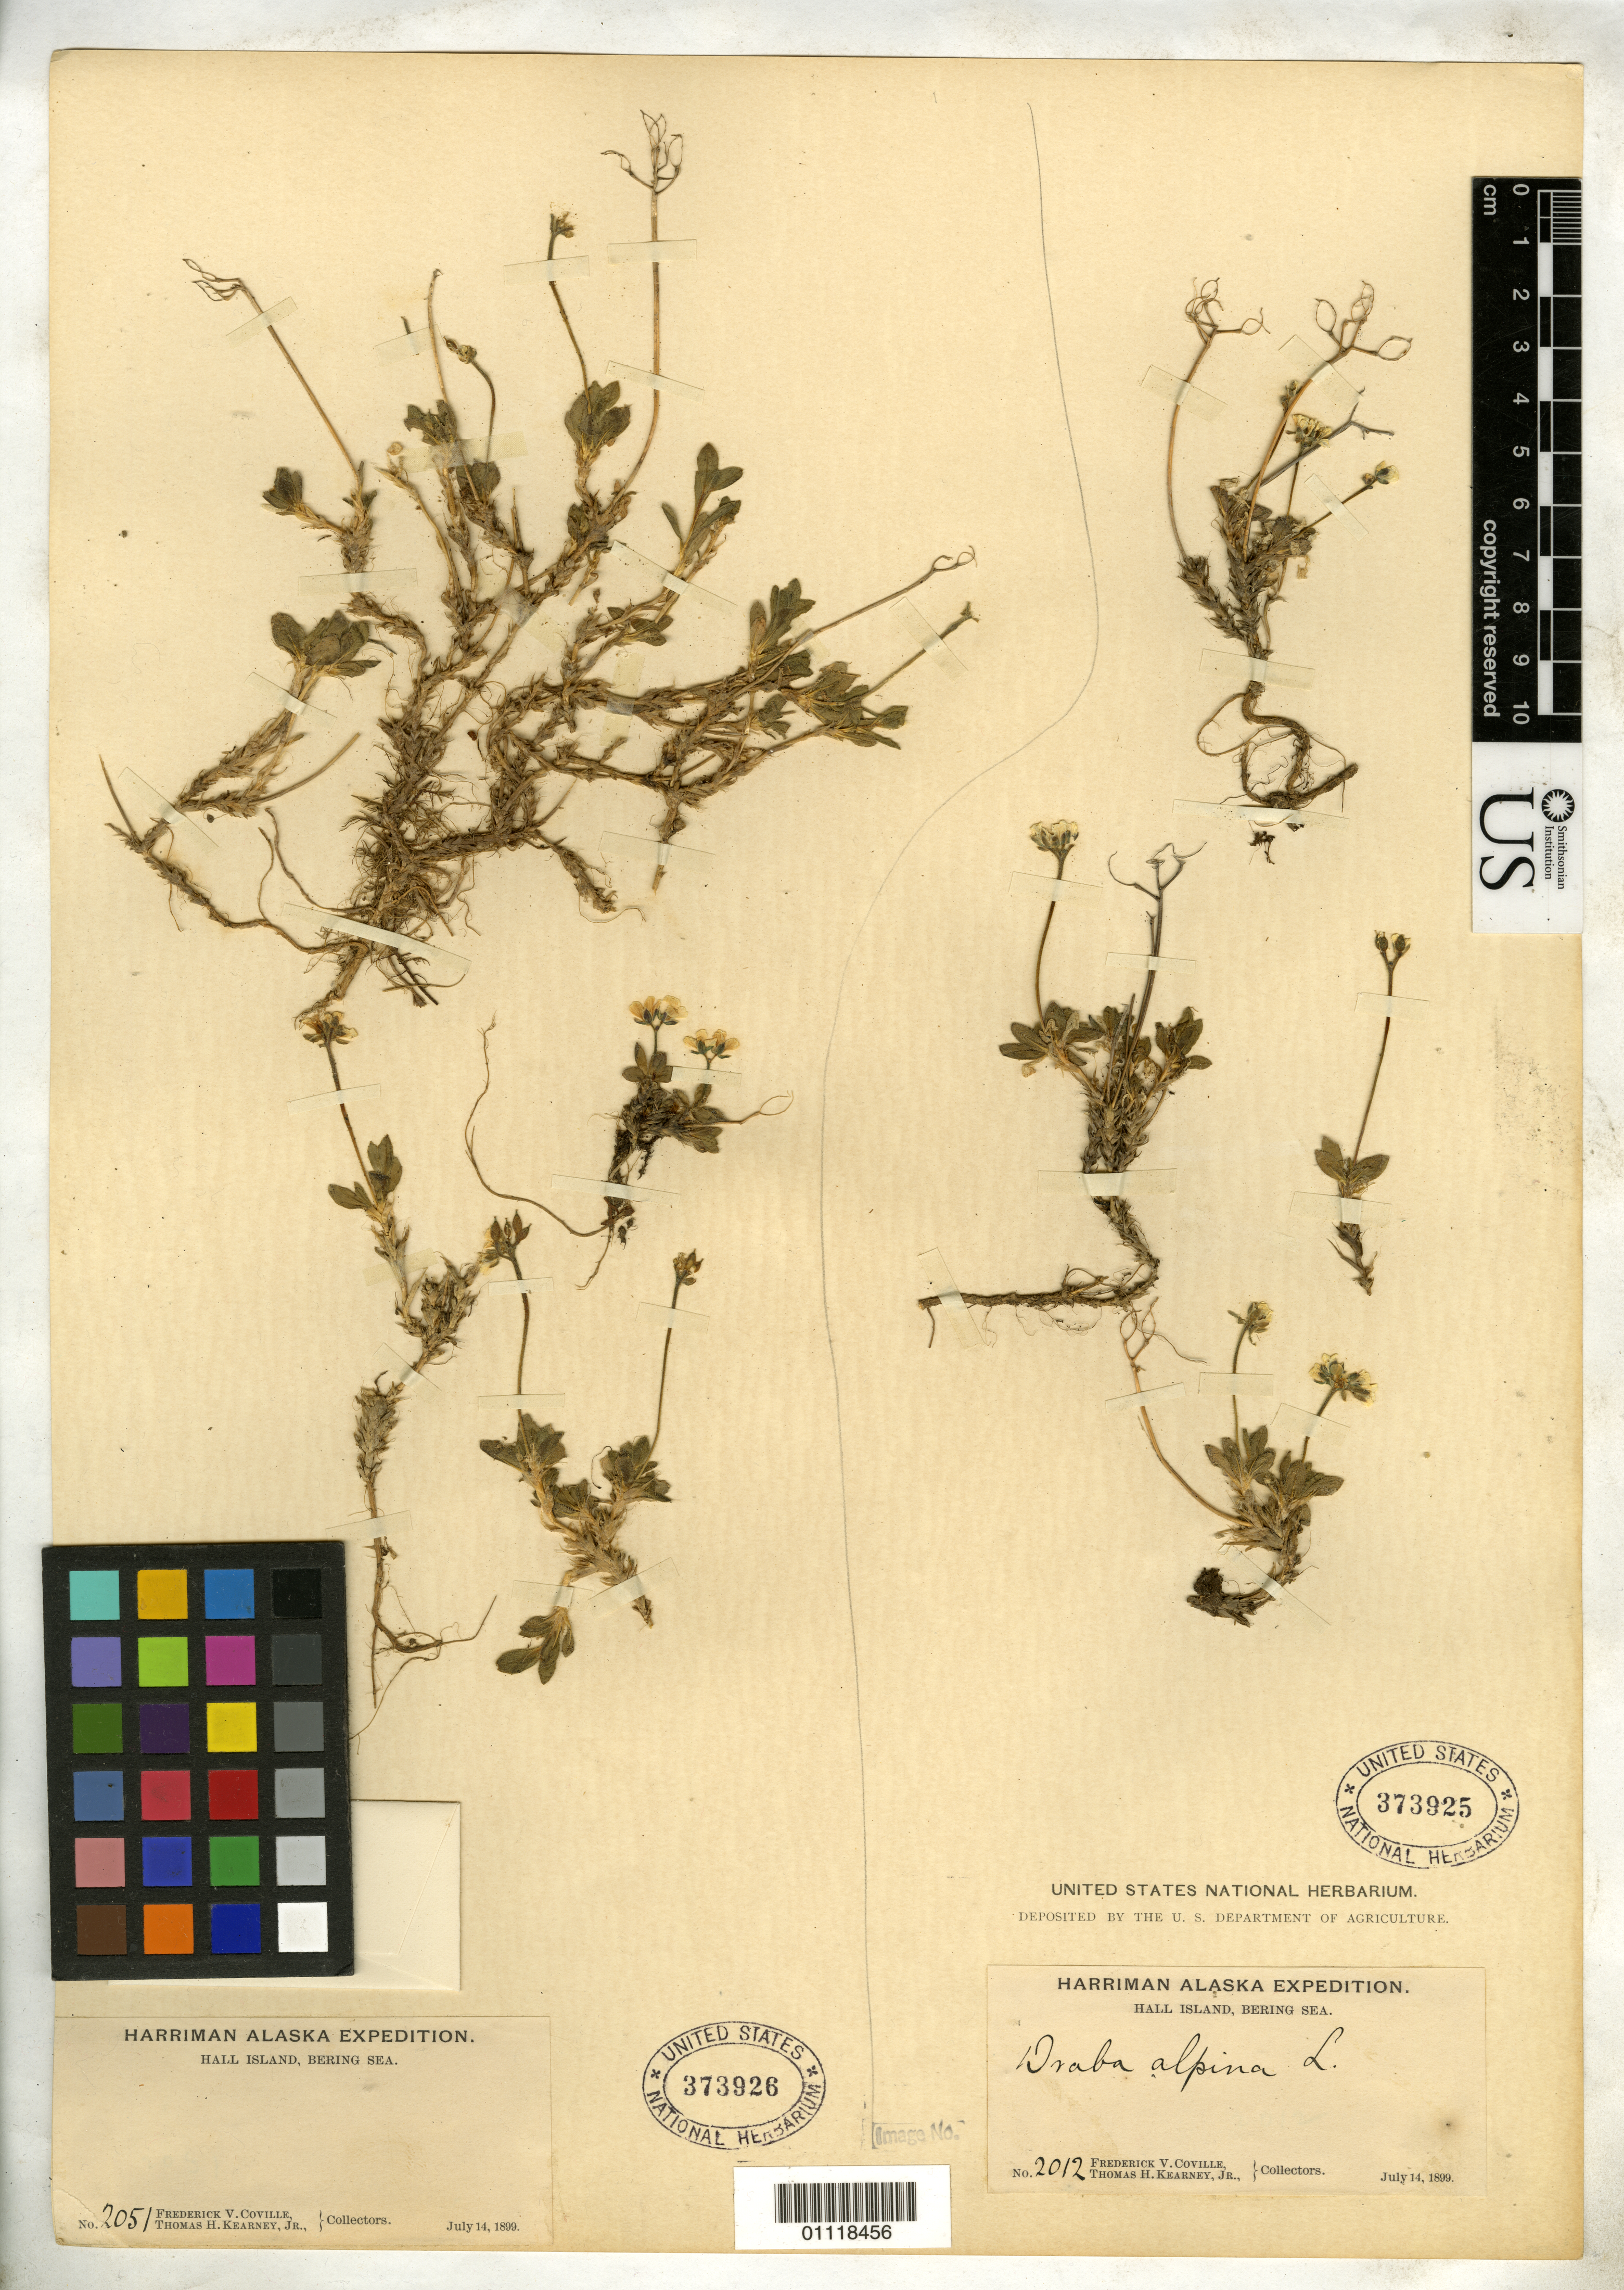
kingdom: Plantae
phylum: Tracheophyta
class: Magnoliopsida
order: Brassicales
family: Brassicaceae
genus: Draba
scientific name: Draba alpina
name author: L.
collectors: F. V. Coville & T. H. Kearney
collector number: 2012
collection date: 1899-07-14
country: United States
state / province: Alaska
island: Hall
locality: Hall Island, Bering Sea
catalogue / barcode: US 373925